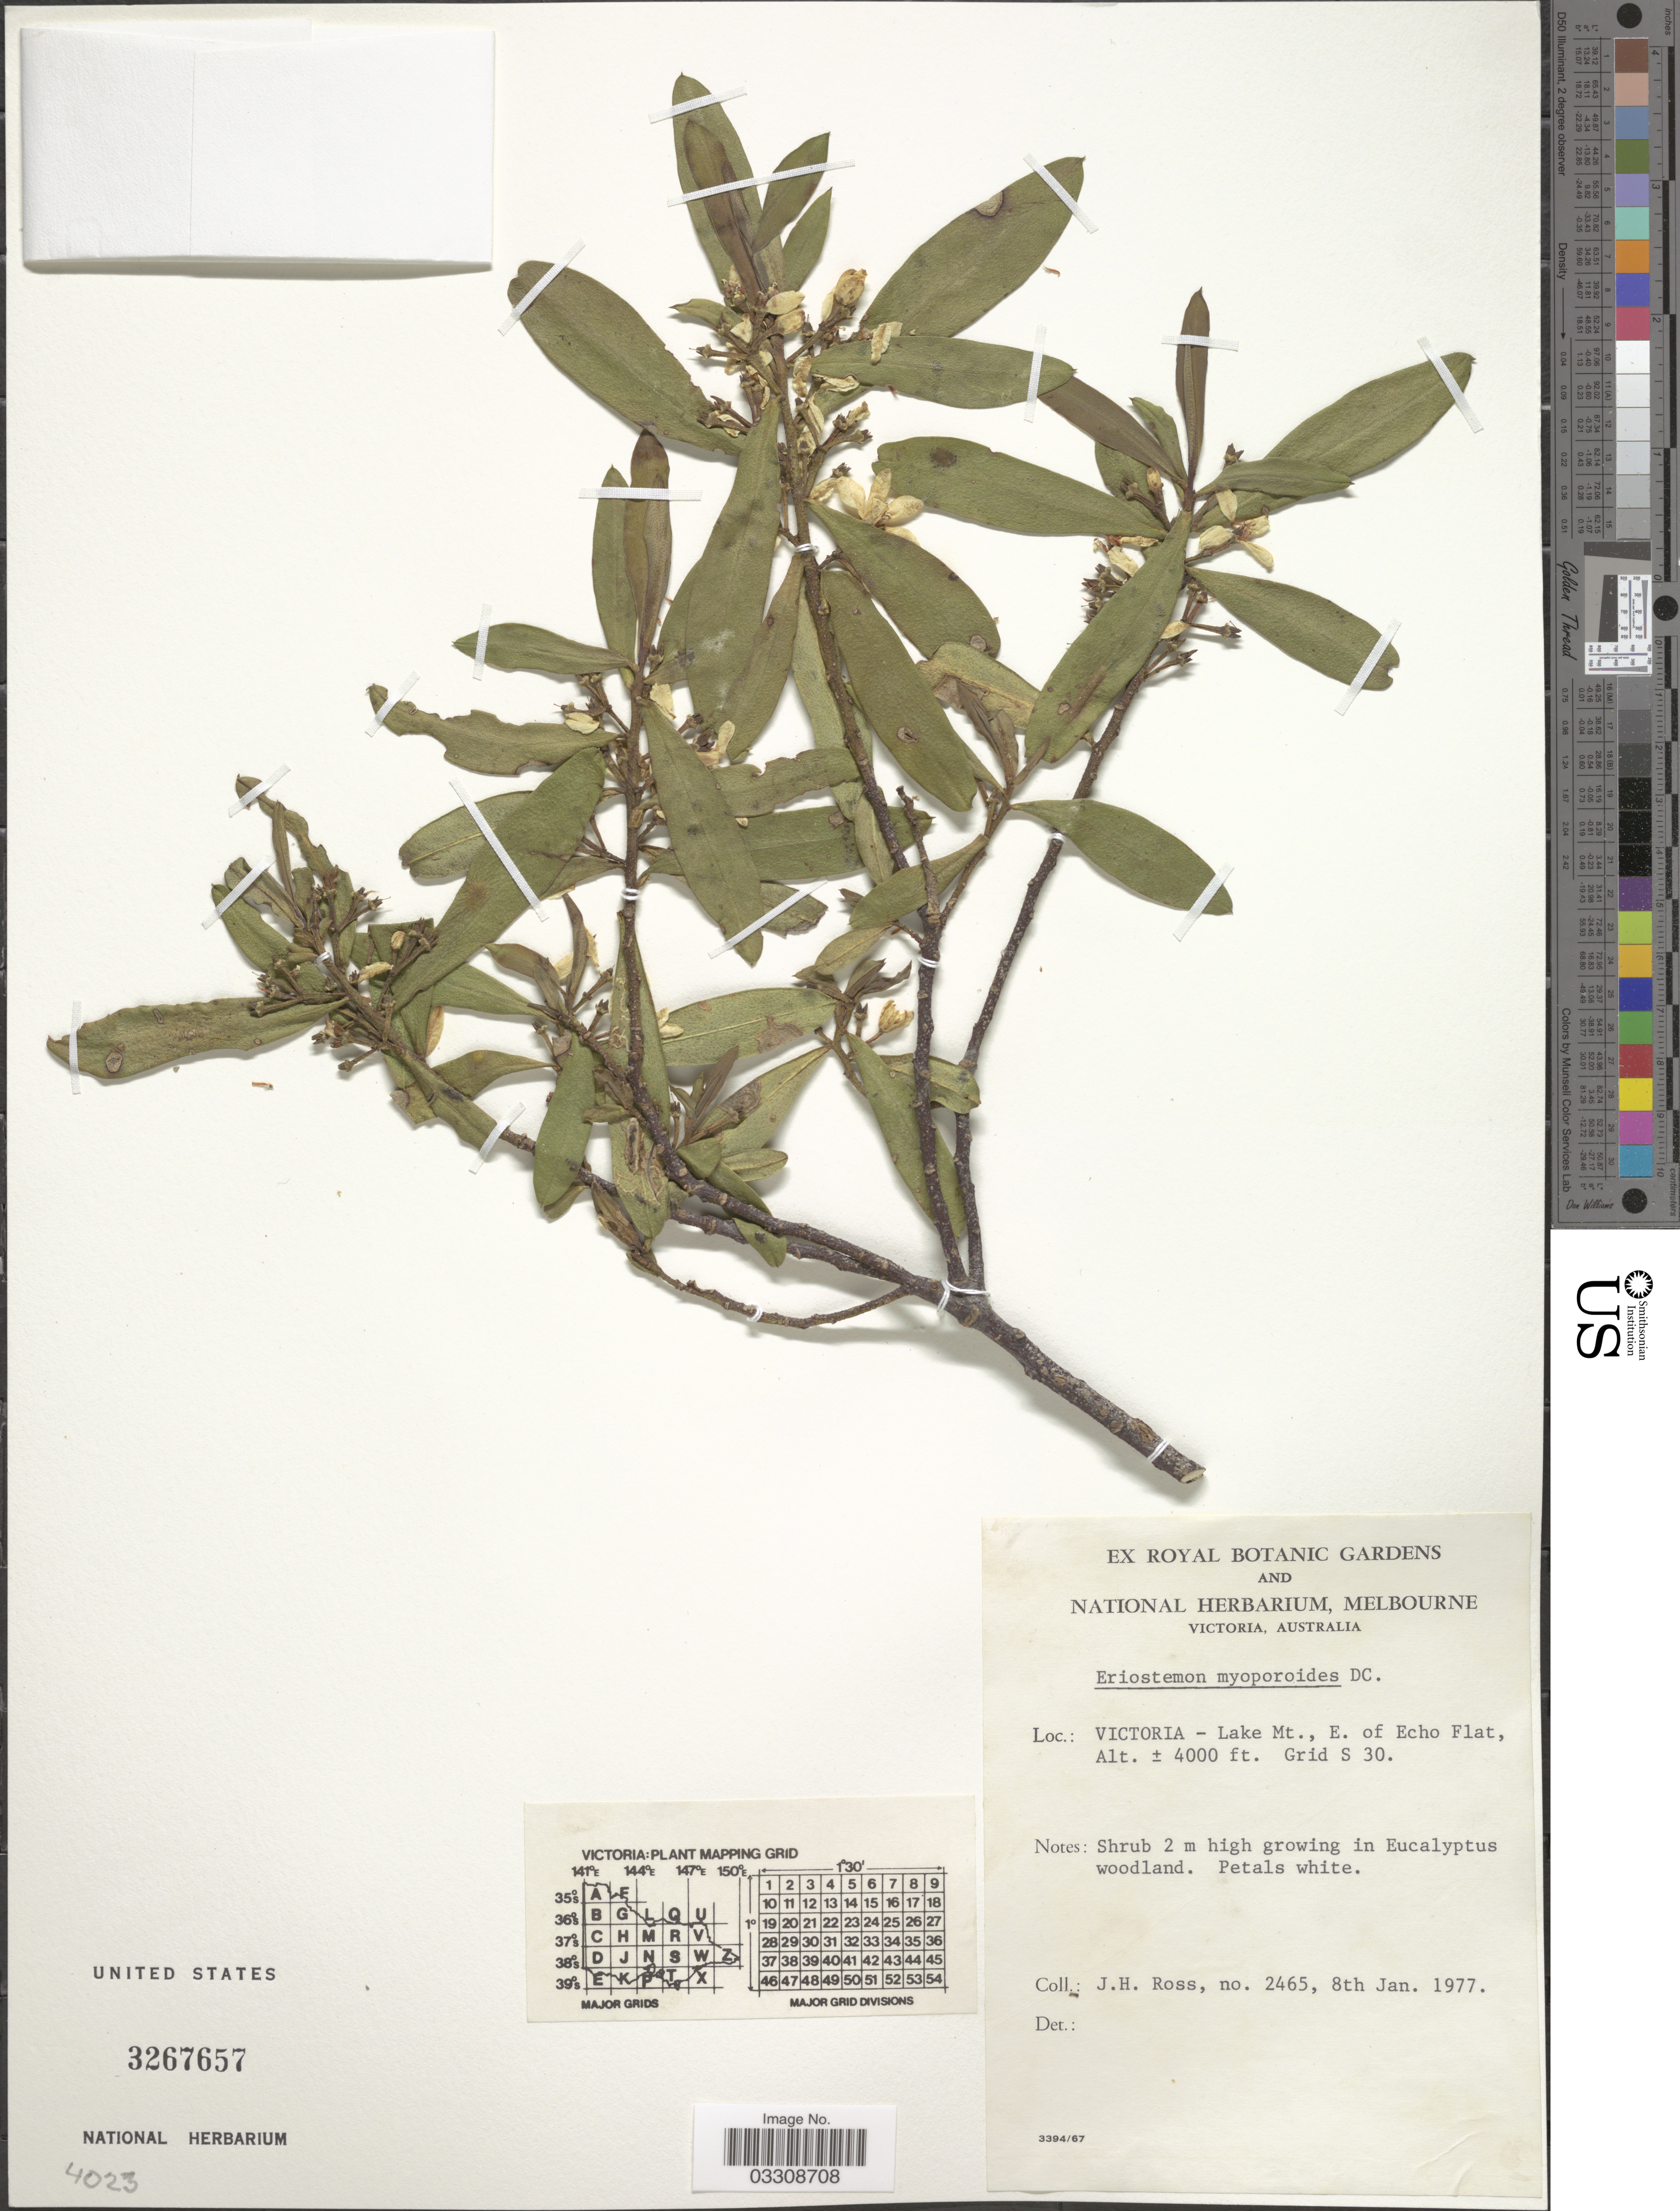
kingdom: Plantae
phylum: Tracheophyta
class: Magnoliopsida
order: Sapindales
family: Rutaceae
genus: Eriostemon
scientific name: Eriostemon myoporoides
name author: DC.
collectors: J. Ross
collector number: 2465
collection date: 1977-01-08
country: Australia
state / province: Victoria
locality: Victoria - Lake Mt., E. of Echo Flat.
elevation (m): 1219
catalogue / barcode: US 3267657